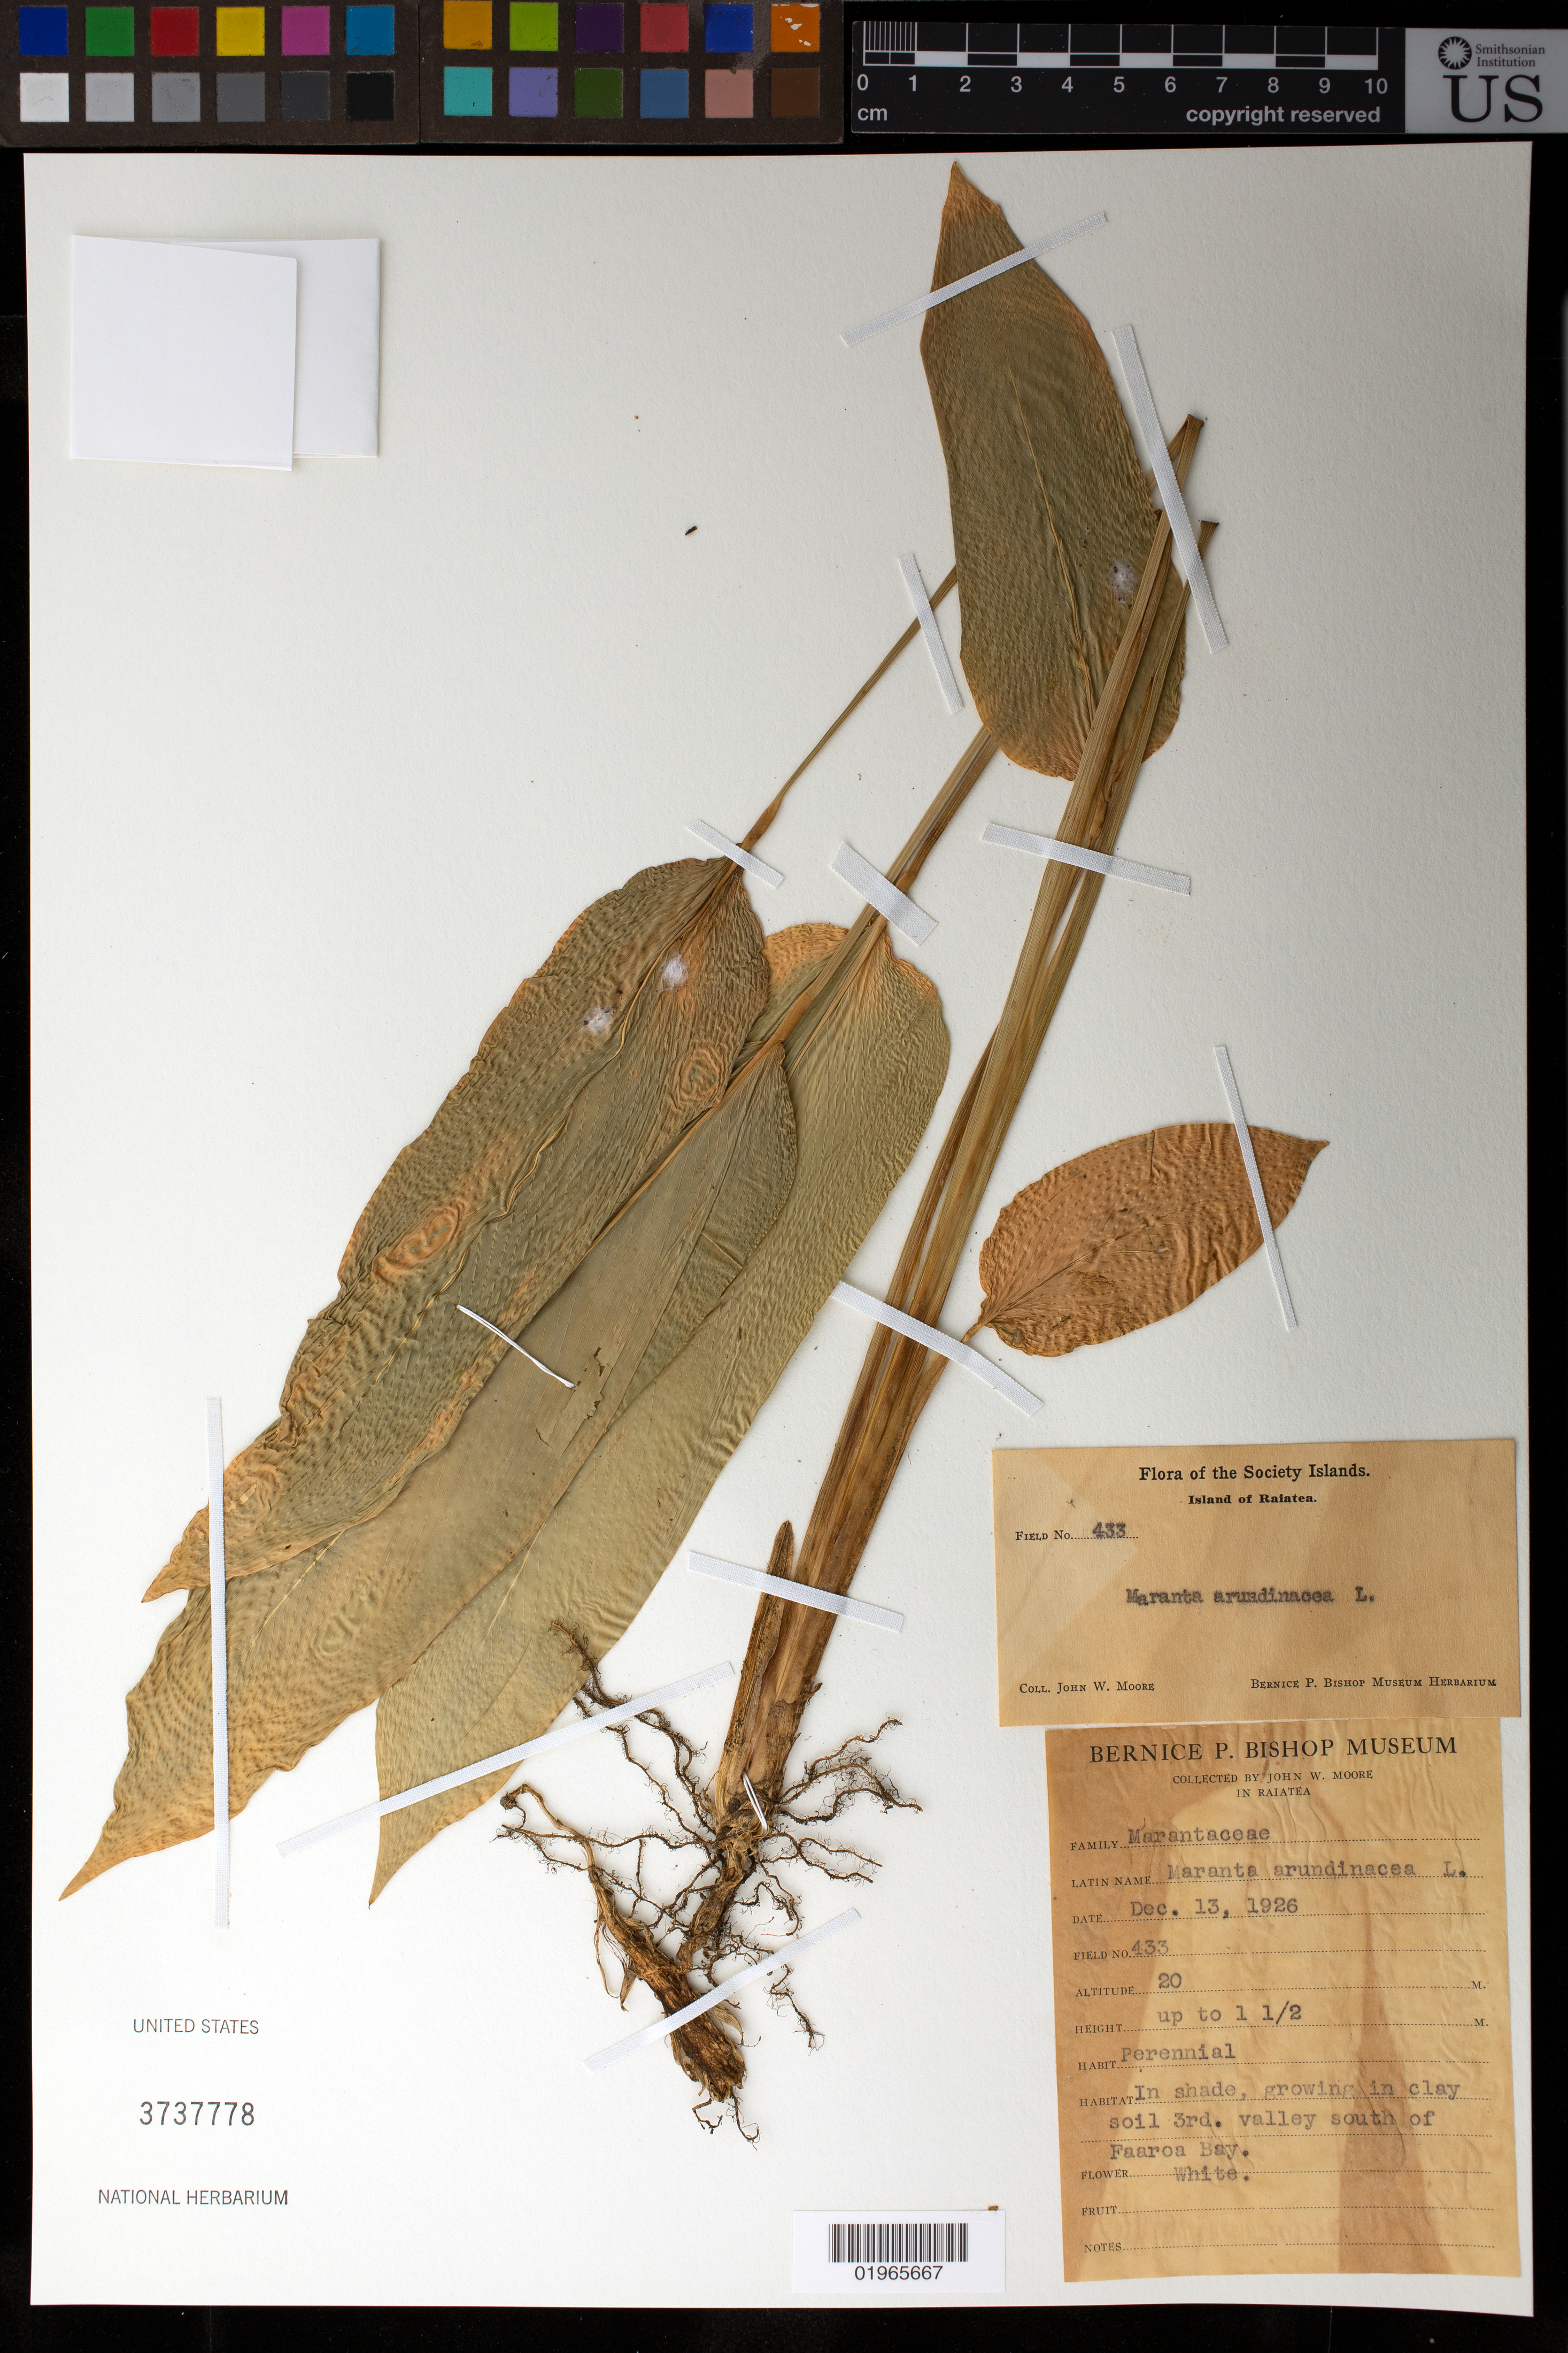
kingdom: Plantae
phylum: Tracheophyta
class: Liliopsida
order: Zingiberales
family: Marantaceae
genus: Maranta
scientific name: Maranta arundinacea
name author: L.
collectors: J. Moore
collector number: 433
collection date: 1926-12-13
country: French Polynesia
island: Raiatea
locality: Island of Raiatea, 3rd valley south of Faaroa Bay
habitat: Shade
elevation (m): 20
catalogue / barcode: US 3737778